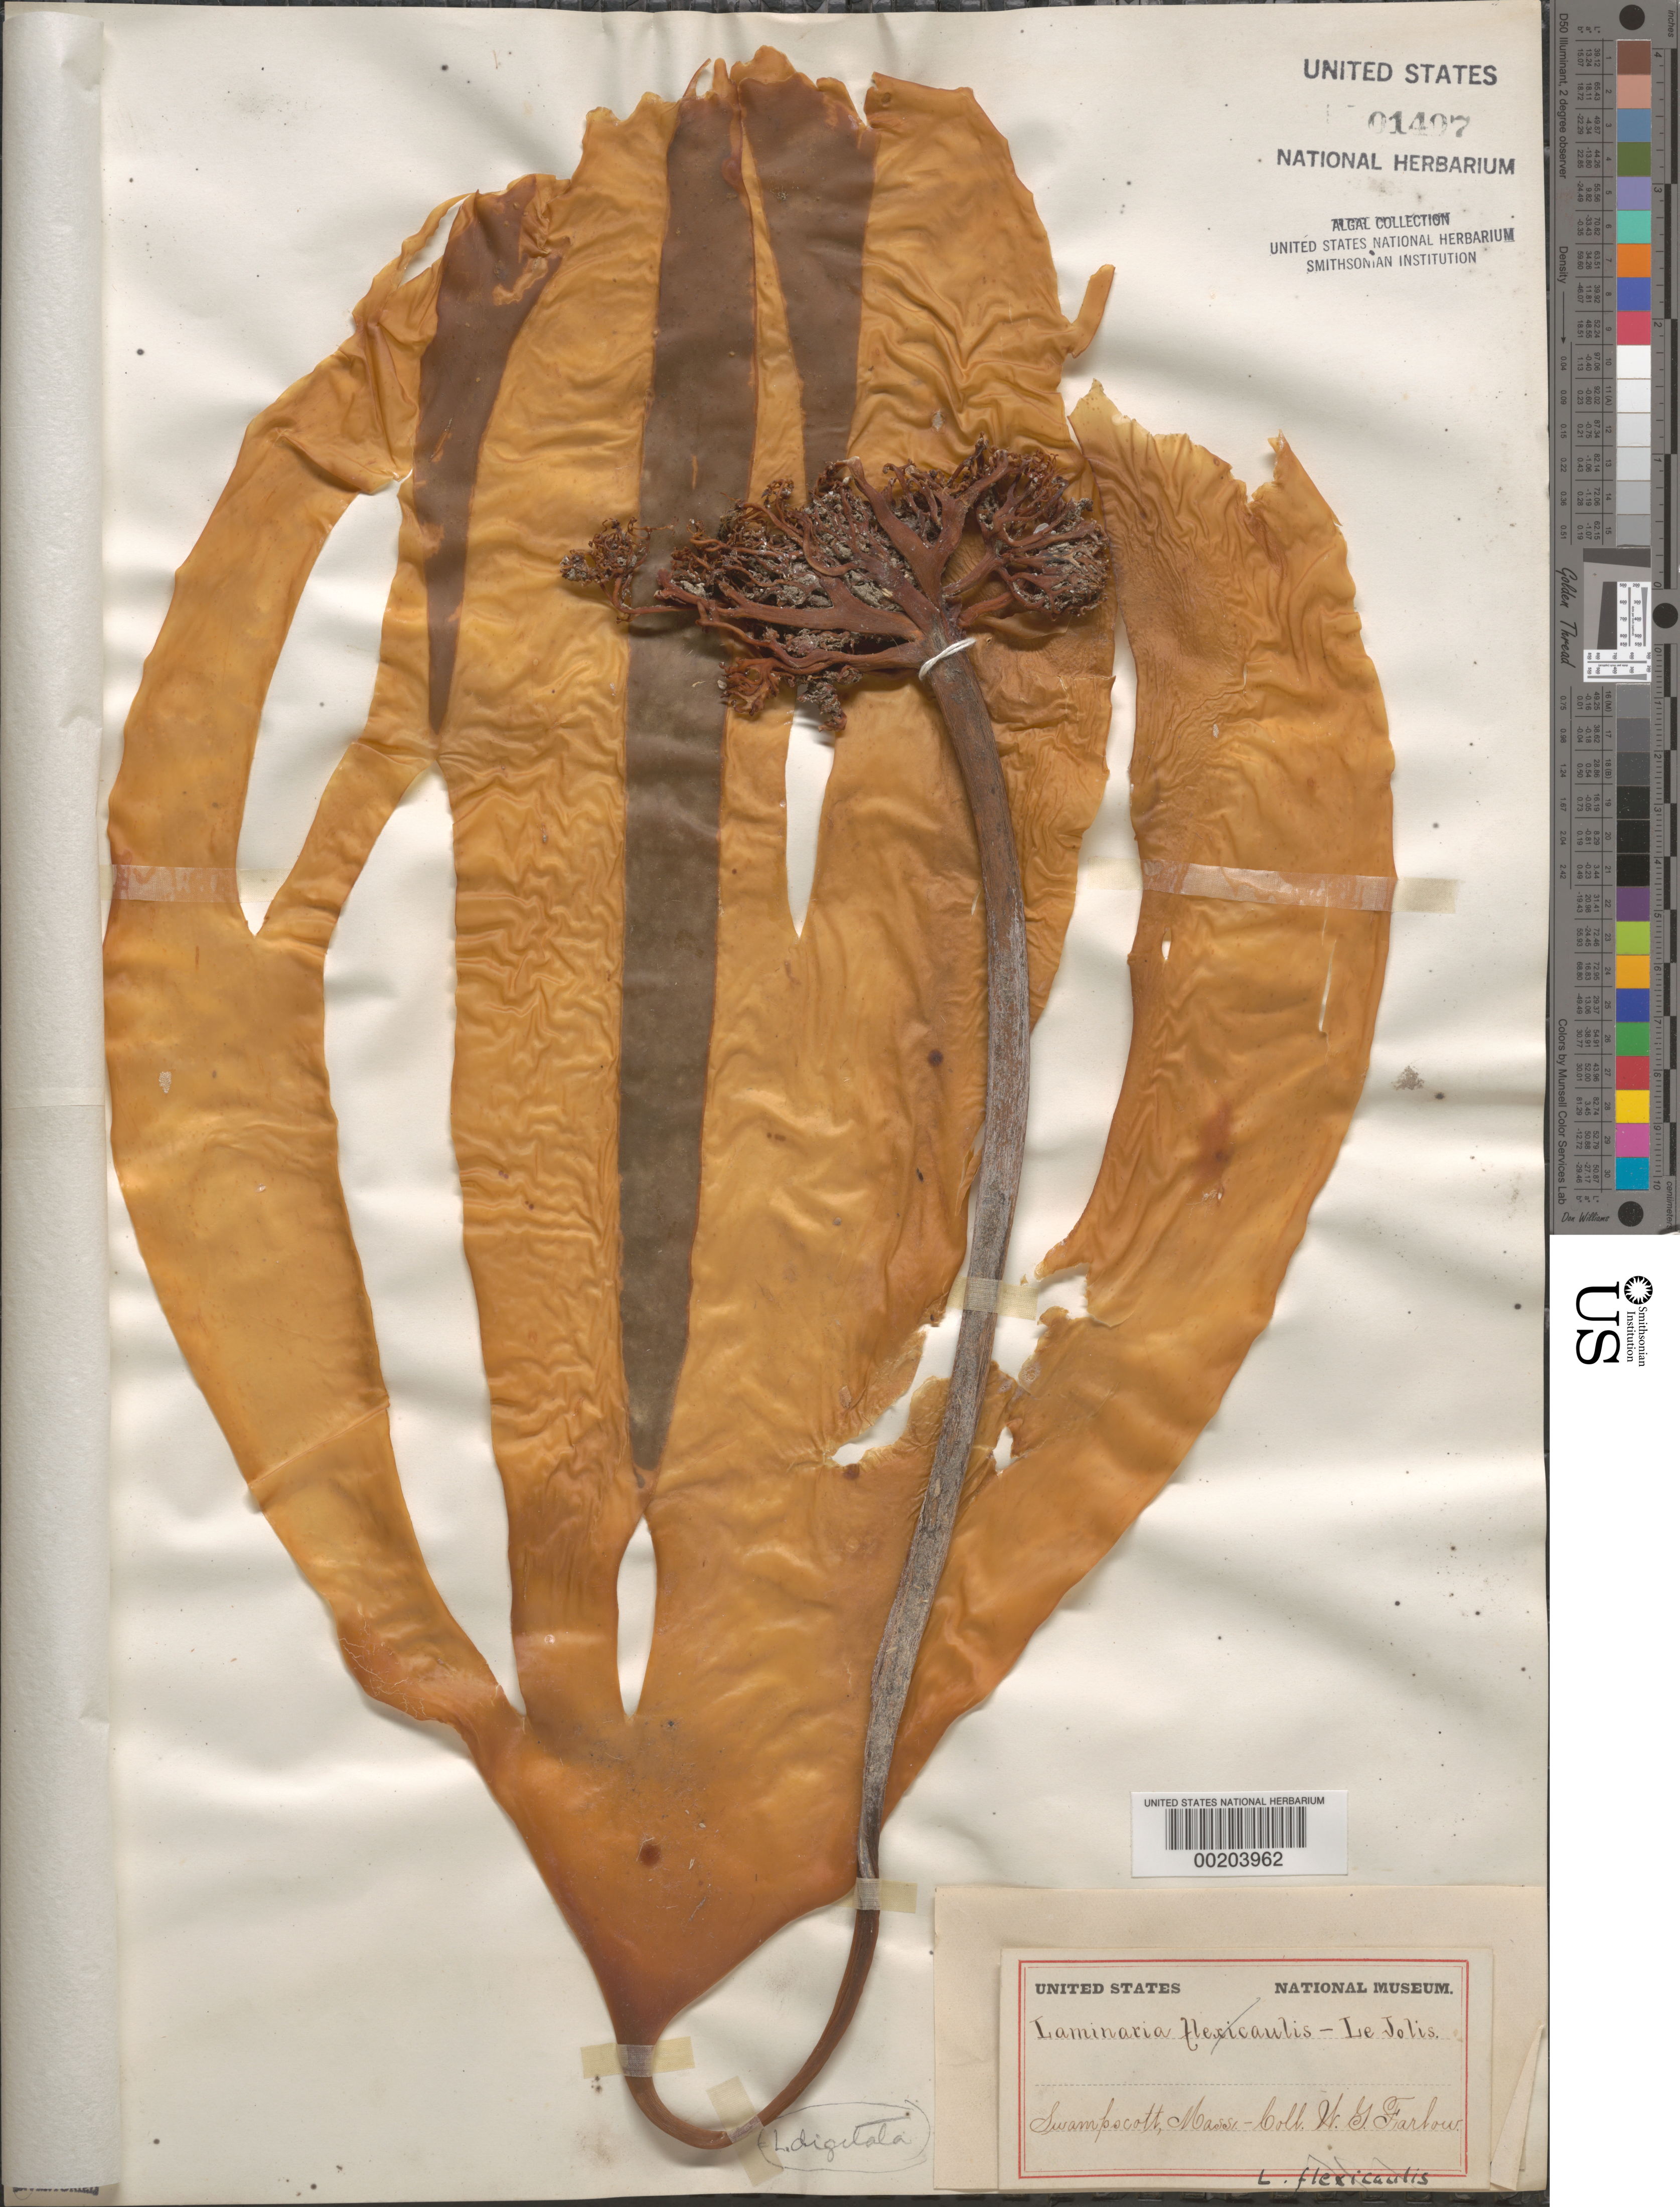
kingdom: Chromista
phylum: Ochrophyta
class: Phaeophyceae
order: Laminariales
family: Laminariaceae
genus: Laminaria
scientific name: Laminaria digitata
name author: (Hudson) J.V.Lamouroux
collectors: W. G. Farlow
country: United States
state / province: Massachusetts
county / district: Essex County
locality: Swampscott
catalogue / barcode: US 1407